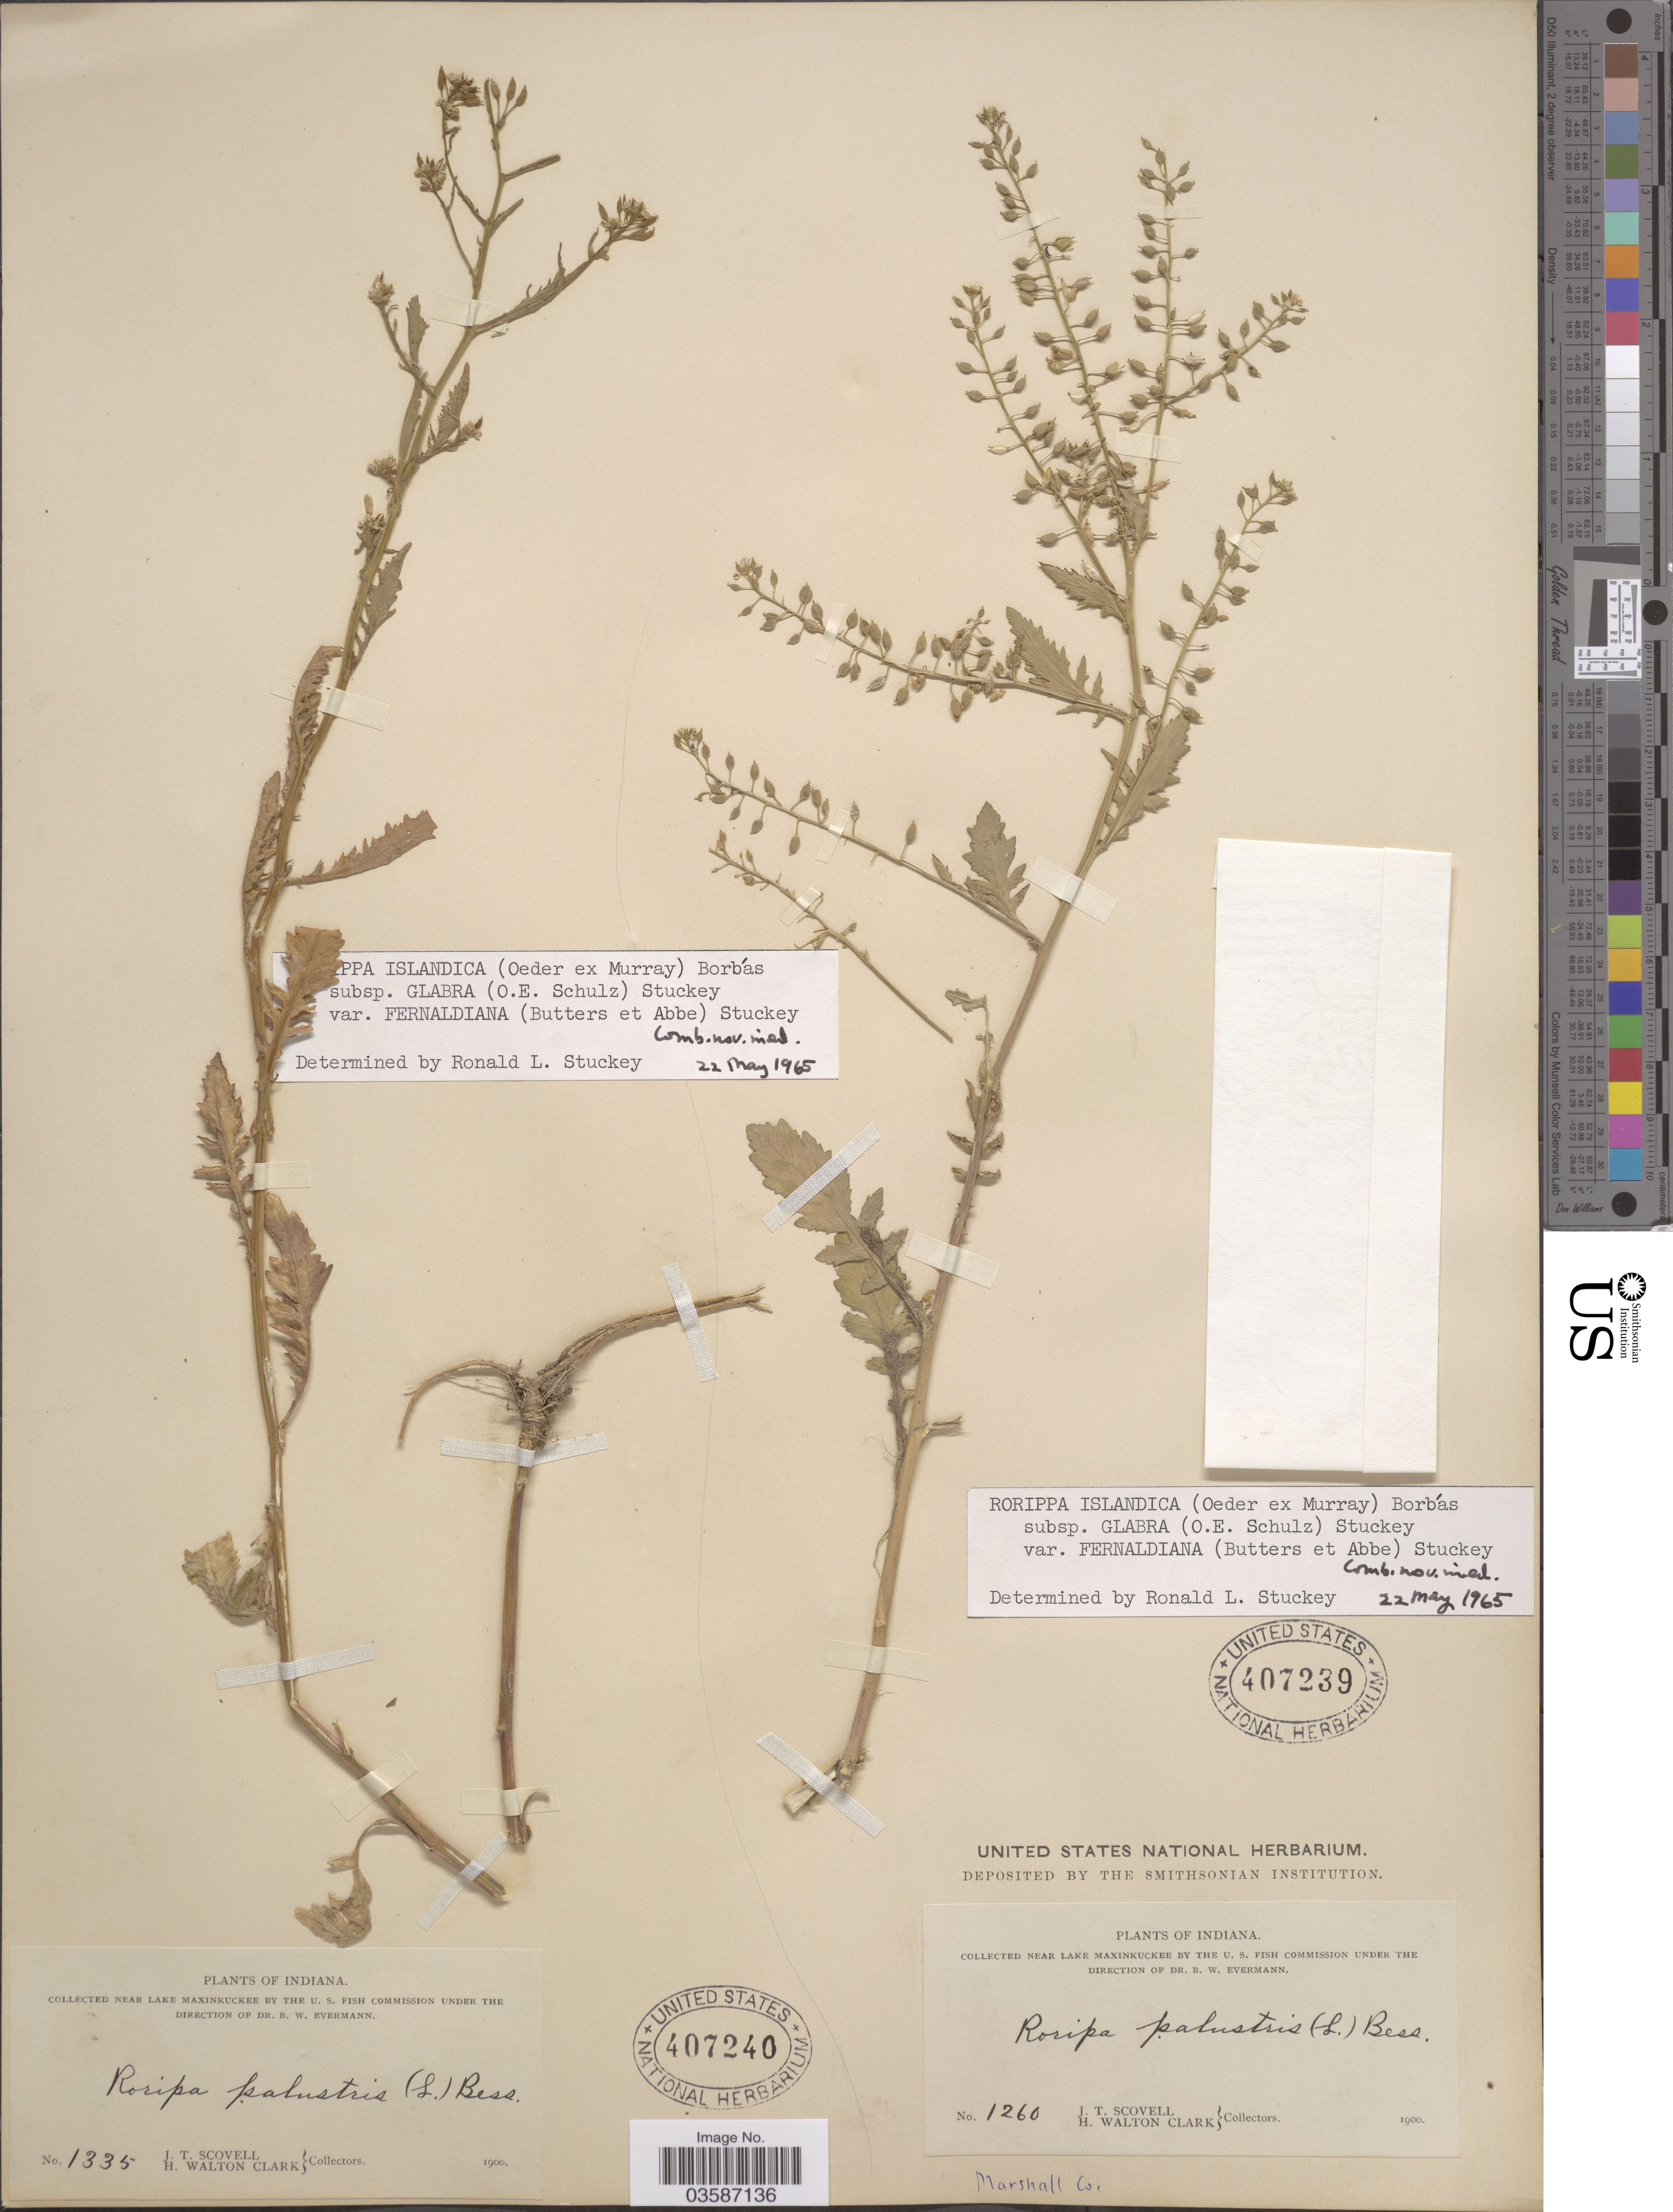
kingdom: Plantae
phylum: Tracheophyta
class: Magnoliopsida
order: Brassicales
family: Brassicaceae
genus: Rorippa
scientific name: Rorippa islandica var. fernaldiana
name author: Butters & Abbe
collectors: J. T. Scovell & H. W. Clark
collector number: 1335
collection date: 1900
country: United States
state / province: Indiana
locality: Near Lake Maxinkuckee.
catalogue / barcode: US 407240-2